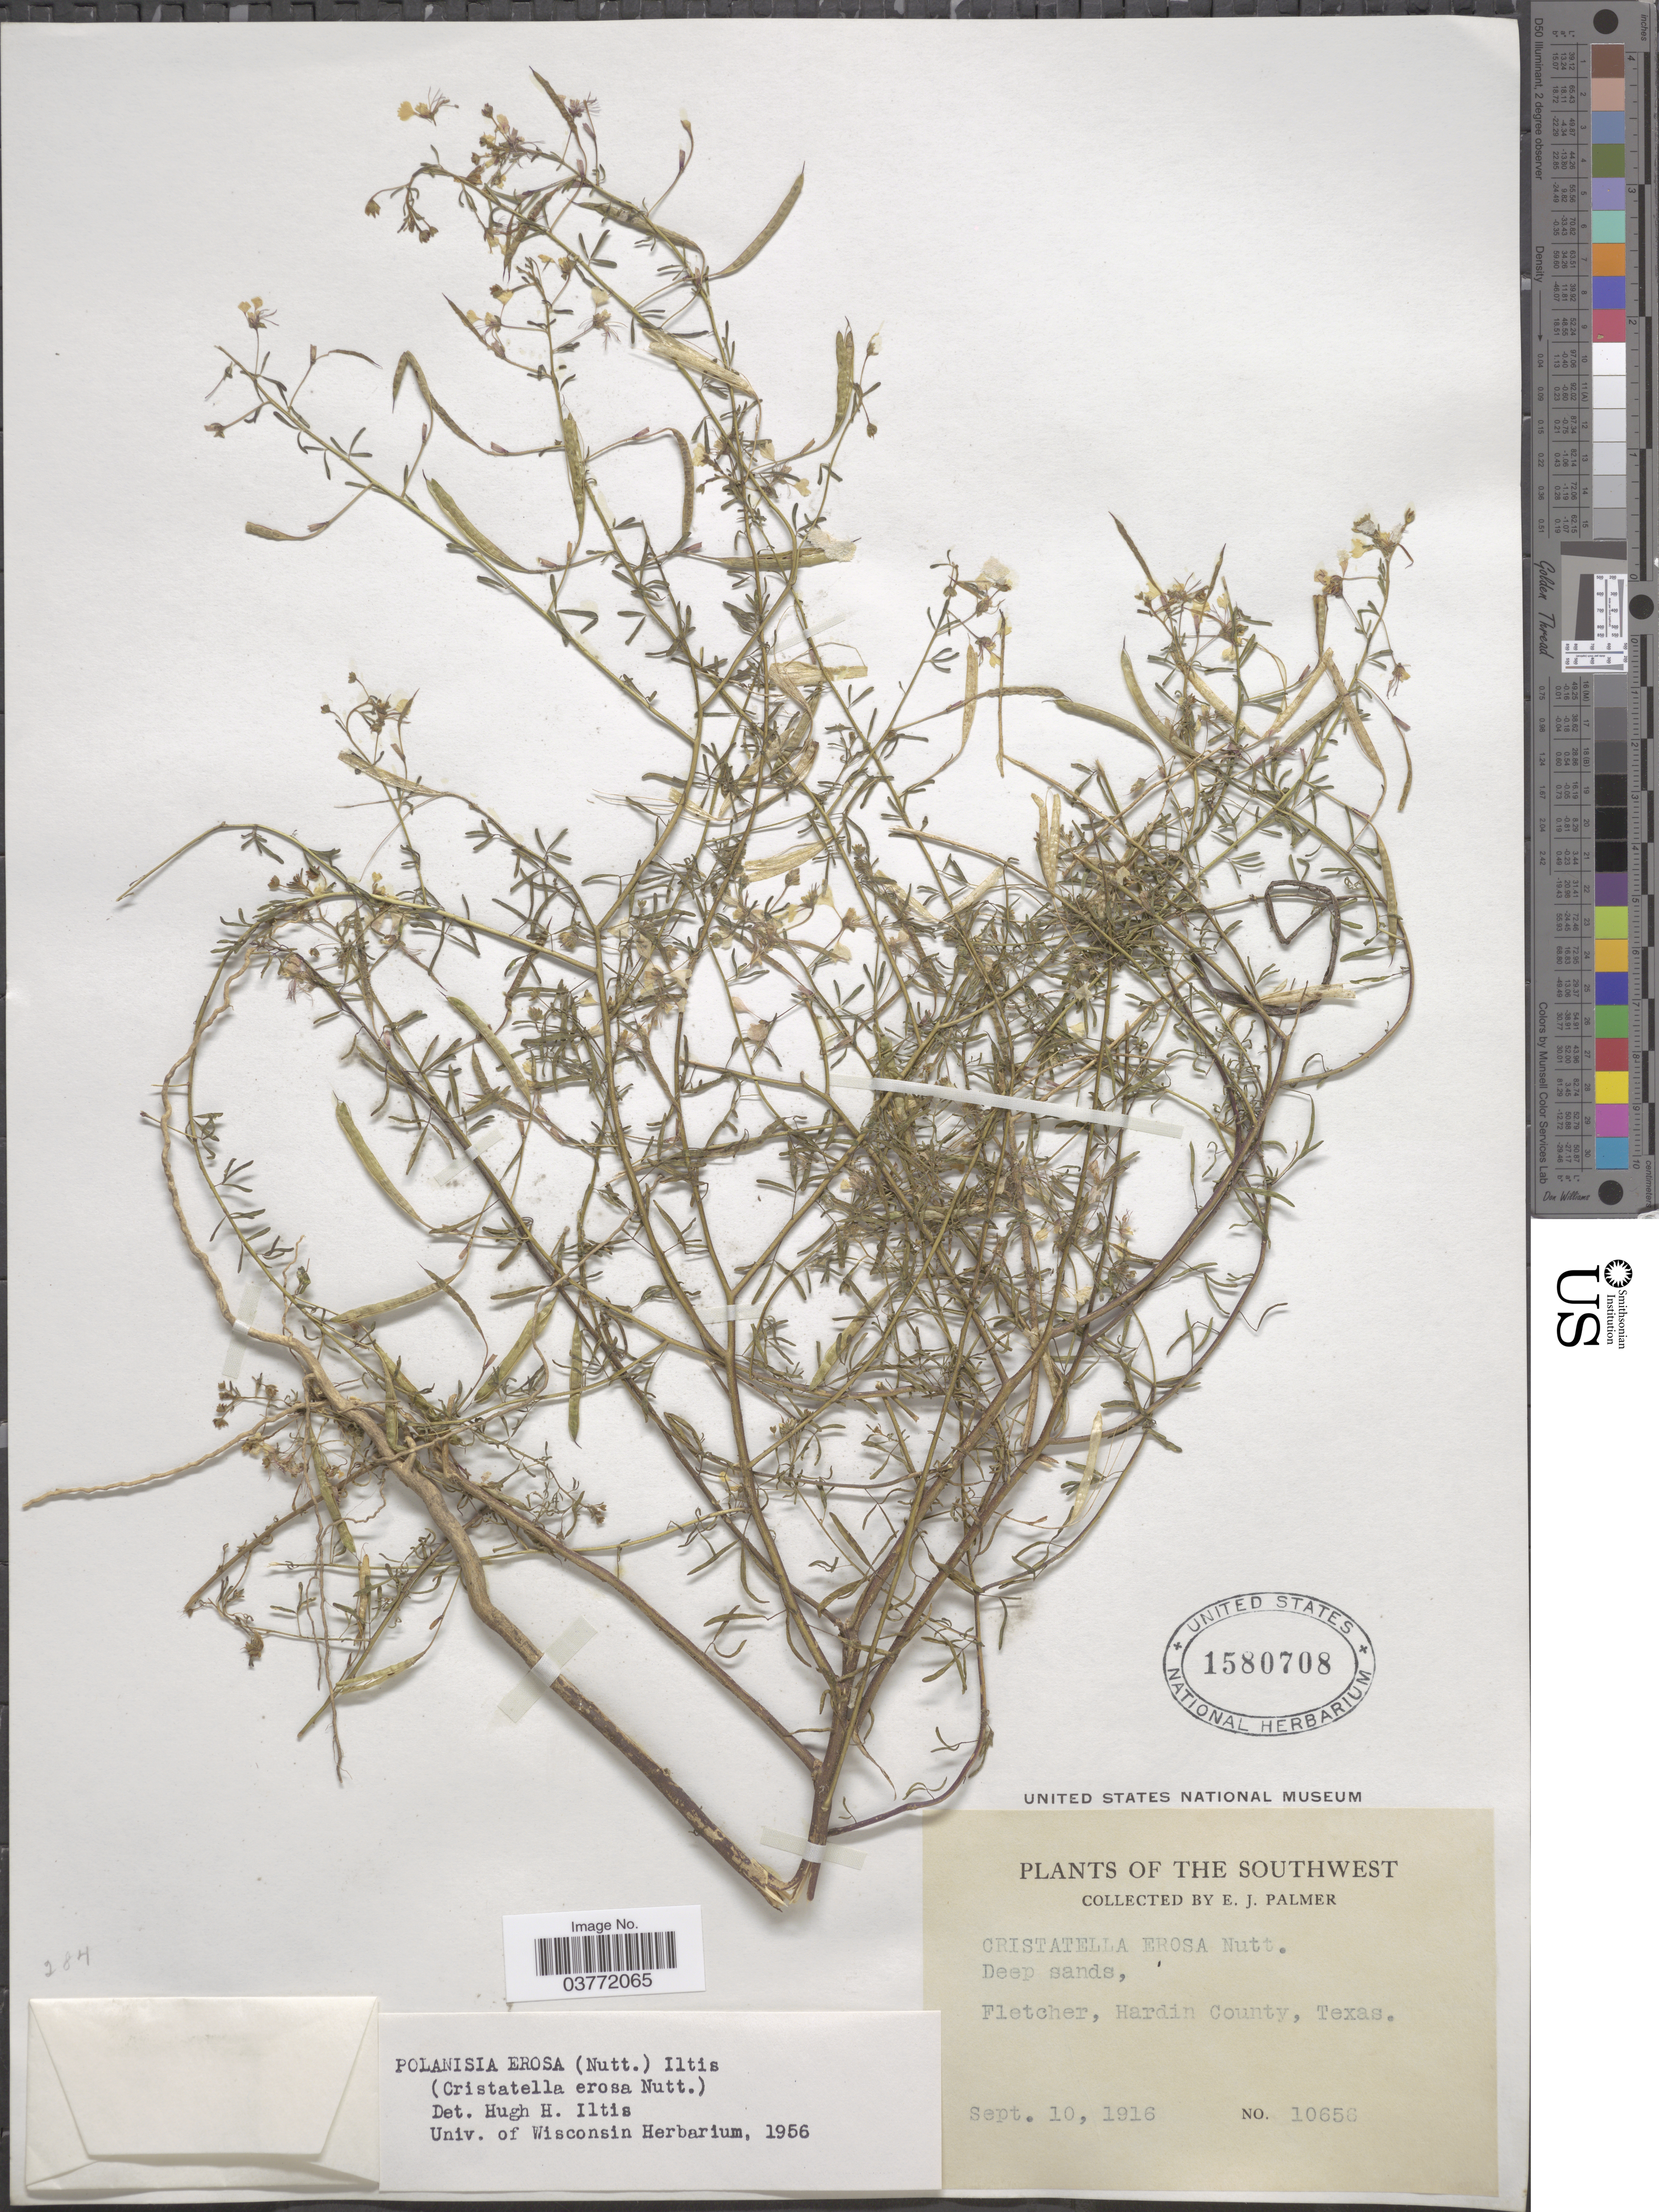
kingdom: Plantae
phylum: Tracheophyta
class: Magnoliopsida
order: Brassicales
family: Cleomaceae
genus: Polanisia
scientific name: Polanisia erosa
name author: (Nutt.) Iltis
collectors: E. J. Palmer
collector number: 10656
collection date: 1916-09-10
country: United States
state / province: Texas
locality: The Southwest. Fletcher, Hardin County.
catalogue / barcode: US 1580708